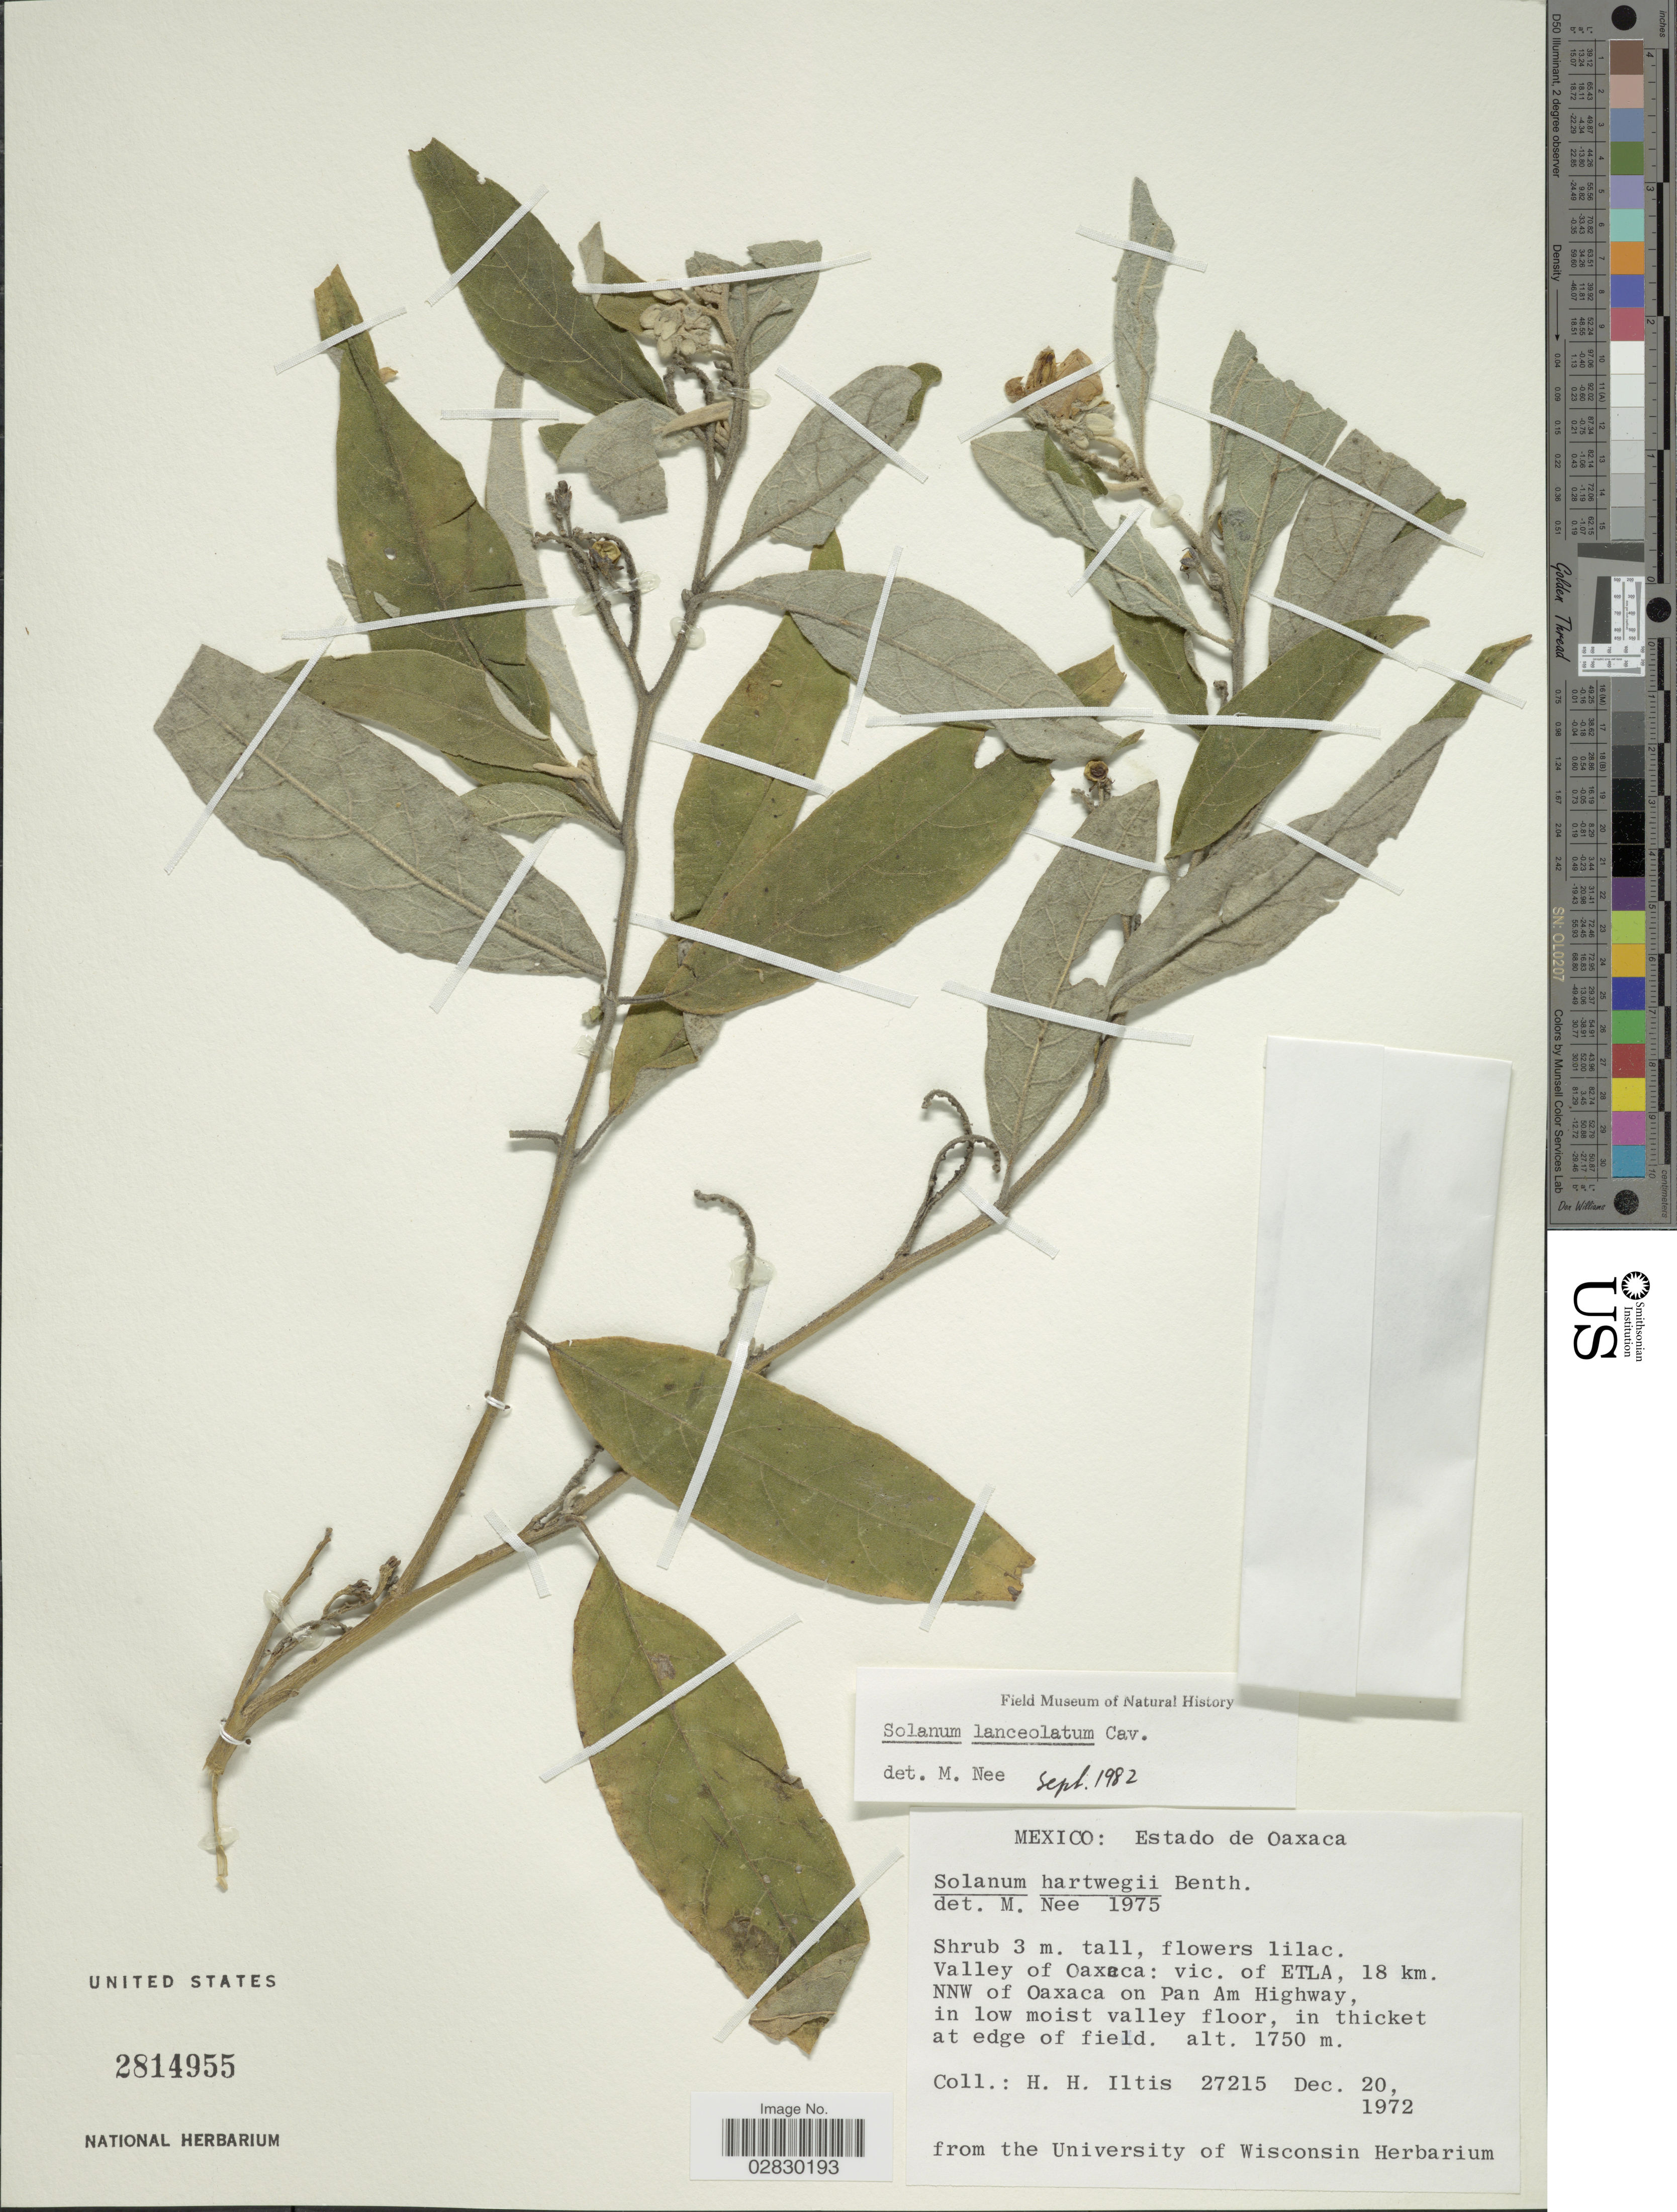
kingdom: Plantae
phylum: Tracheophyta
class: Magnoliopsida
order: Solanales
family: Solanaceae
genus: Solanum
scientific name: Solanum lanceolatum Berthault, nom. illeg.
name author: Berthault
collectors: H. H. Iltis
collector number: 27215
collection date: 1972-12-29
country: Mexico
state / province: Oaxaca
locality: Valley of Oaxaca: vic. of Etla, 18 km. NNW of Oaxaca on Pan Am Highway.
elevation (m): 1750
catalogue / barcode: US 2814955